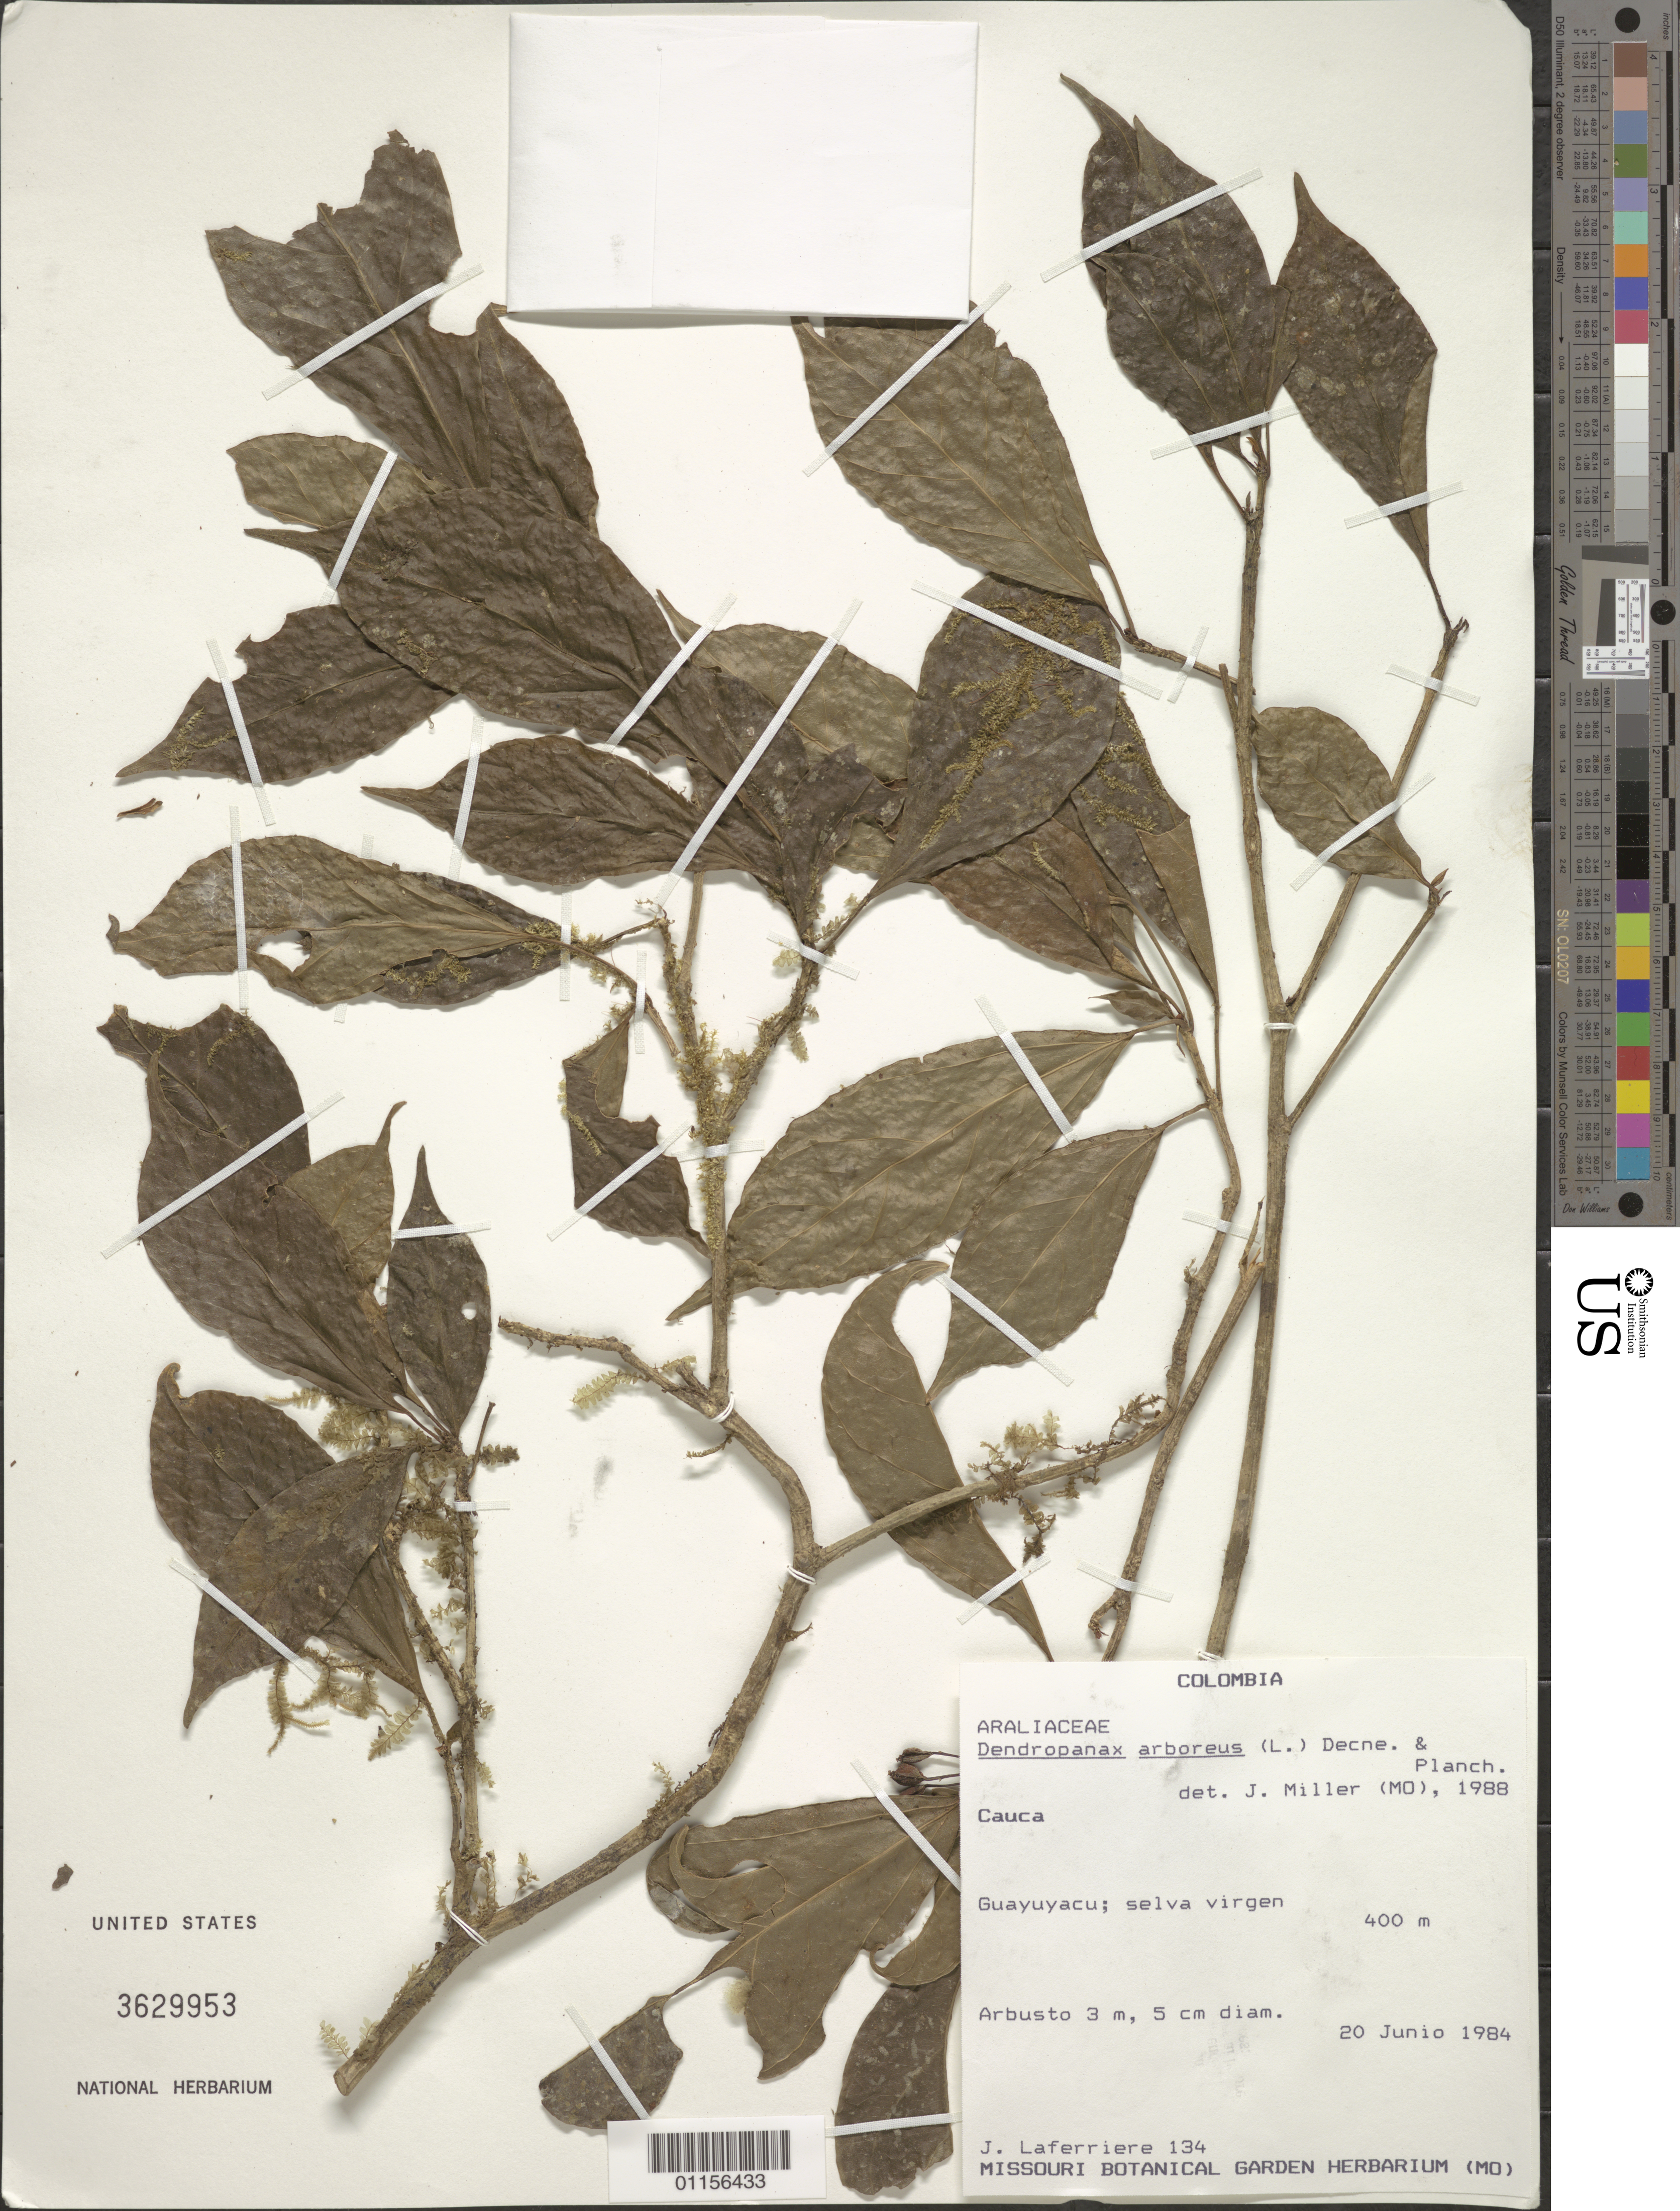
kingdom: Plantae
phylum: Tracheophyta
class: Magnoliopsida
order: Apiales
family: Araliaceae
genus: Dendropanax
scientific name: Dendropanax arboreus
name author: (L.) Decne. & Planch.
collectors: J. E. Laferrière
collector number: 134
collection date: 1984-06-20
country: Colombia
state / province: Cauca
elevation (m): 400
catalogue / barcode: US 3629953